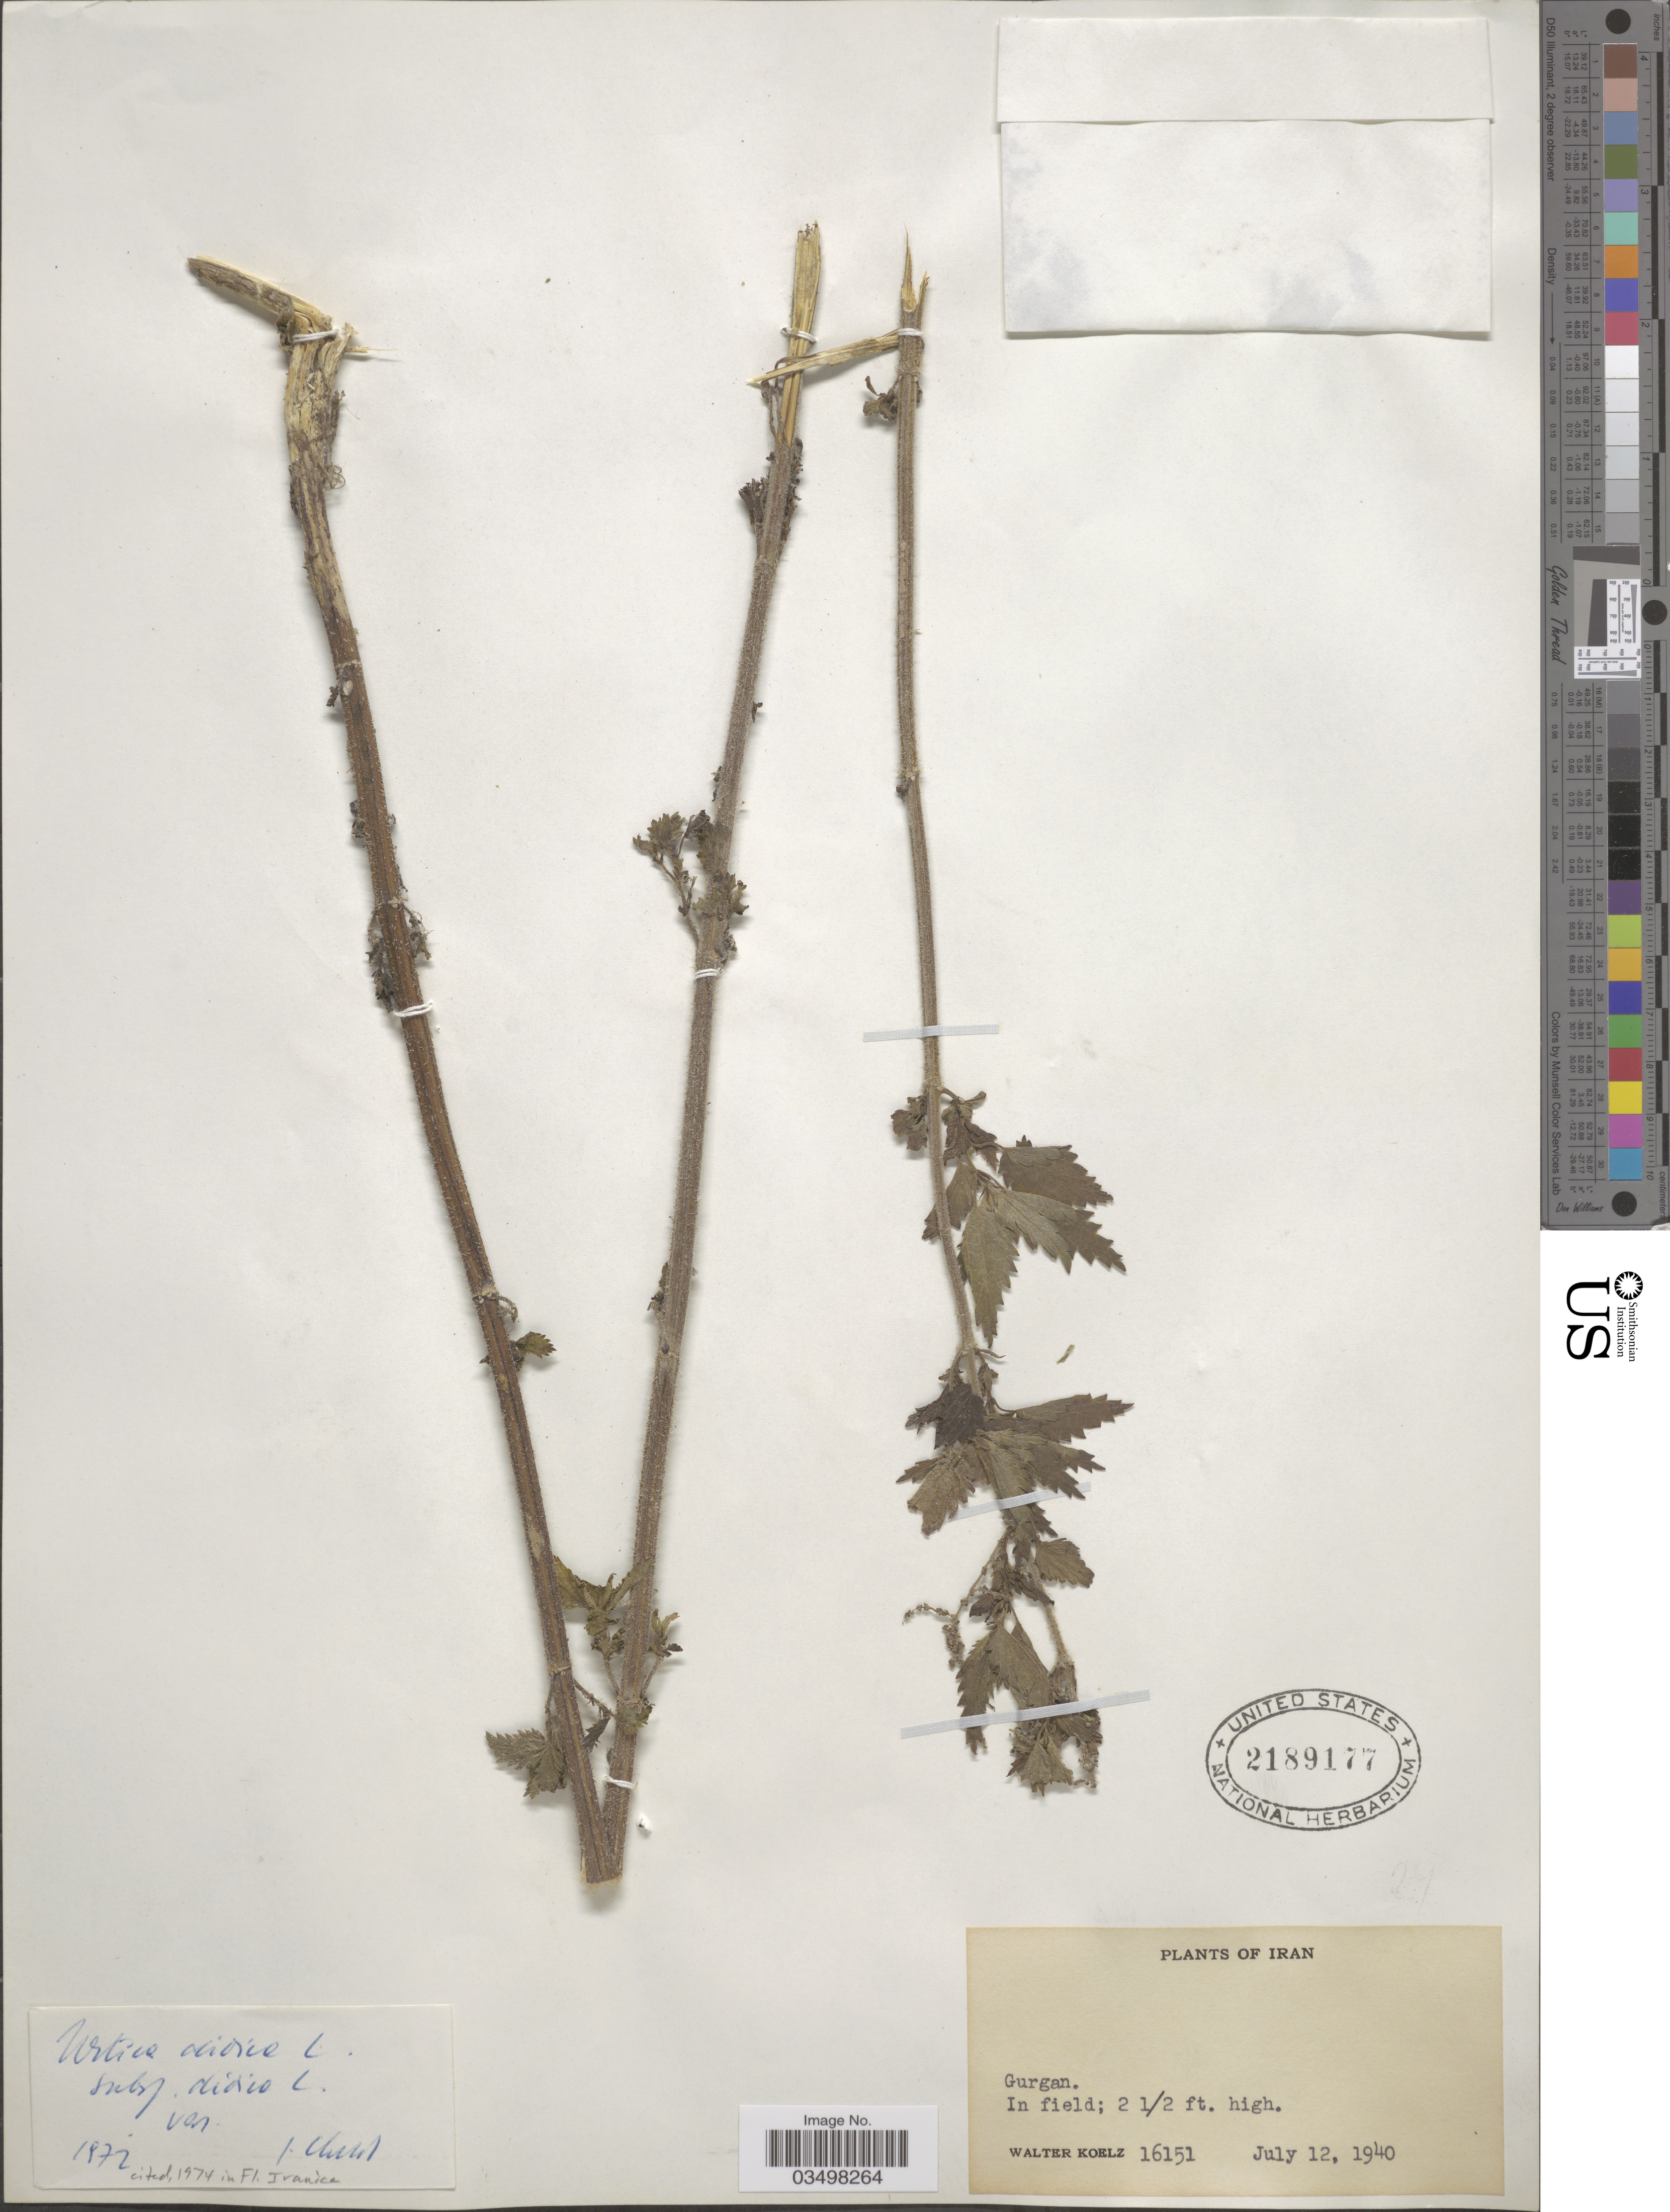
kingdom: Plantae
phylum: Tracheophyta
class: Magnoliopsida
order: Rosales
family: Urticaceae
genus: Urtica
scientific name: Urtica dioica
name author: L.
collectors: W. N. Koelz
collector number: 16151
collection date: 1940-07-12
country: Iran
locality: Gurgan.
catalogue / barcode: US 2189177